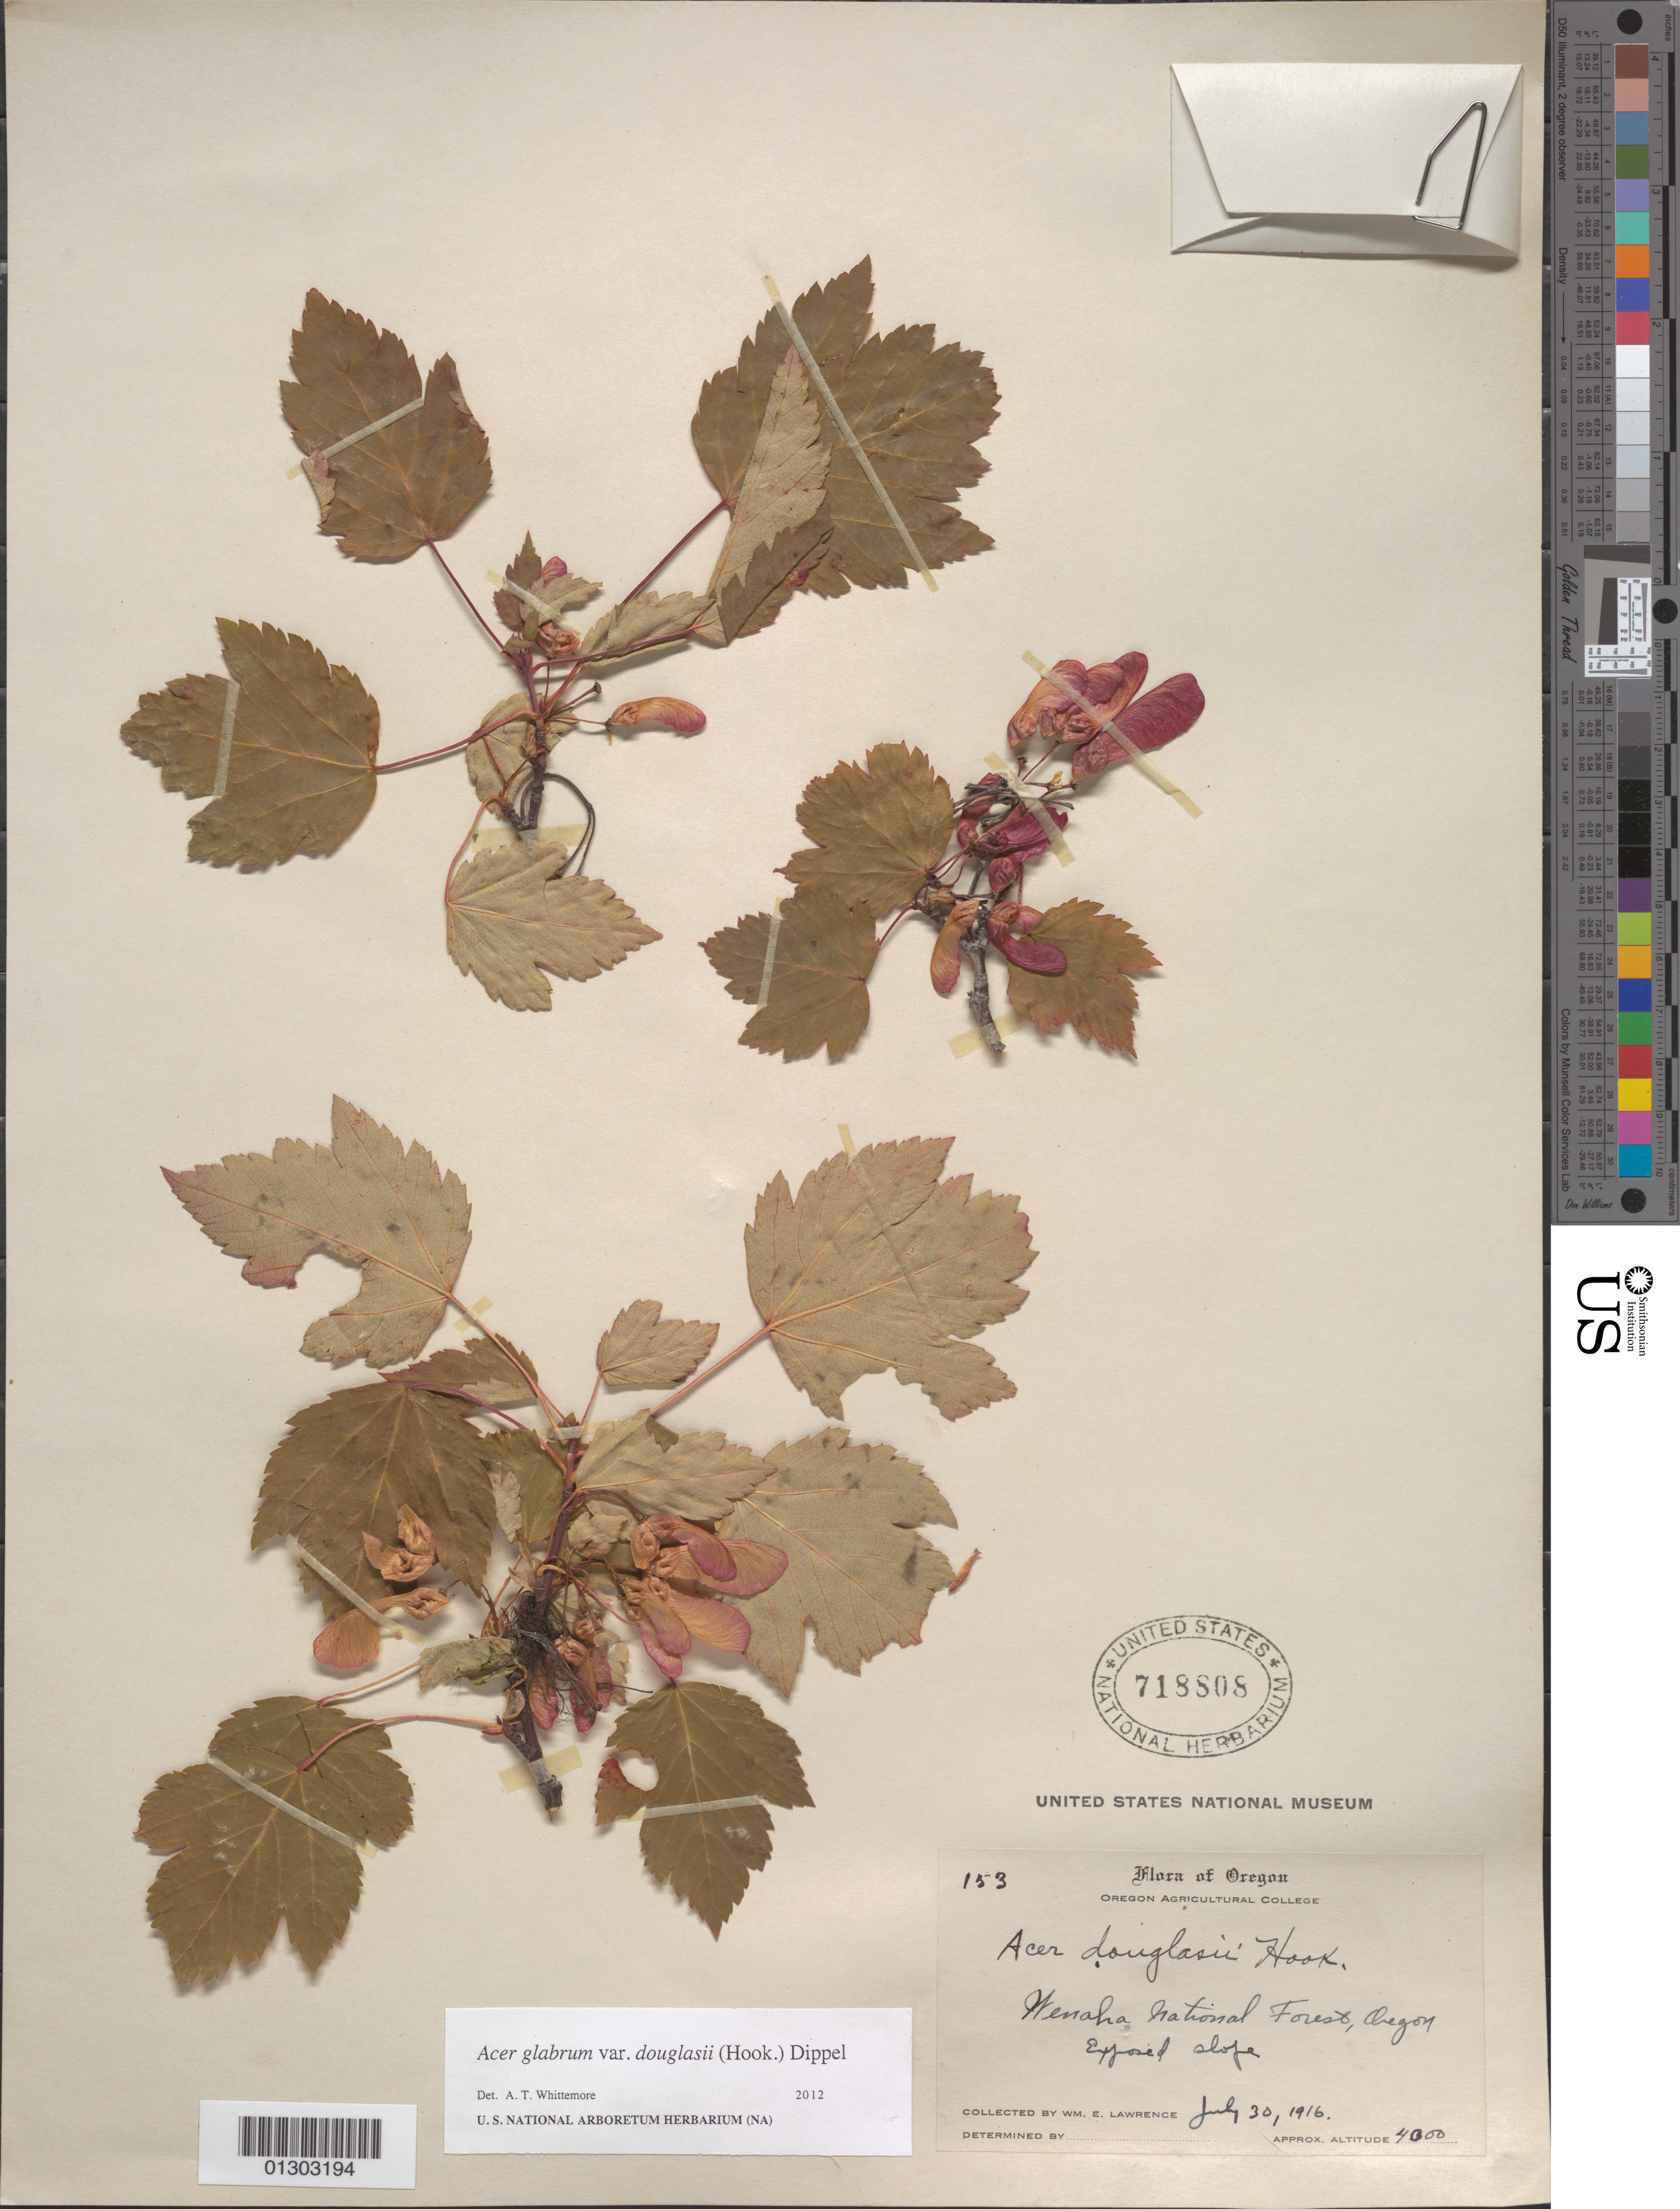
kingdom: Plantae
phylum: Tracheophyta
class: Magnoliopsida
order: Sapindales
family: Sapindaceae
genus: Acer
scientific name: Acer glabrum var. douglasii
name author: (Hook.) Dippel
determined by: Whittemore, A. T.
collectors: W. Lawrence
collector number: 153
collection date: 1916-07-30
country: United States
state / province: Oregon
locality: Wenaha National Forest [Umatilla National Forest].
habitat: Exposed slope.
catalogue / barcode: US 718808